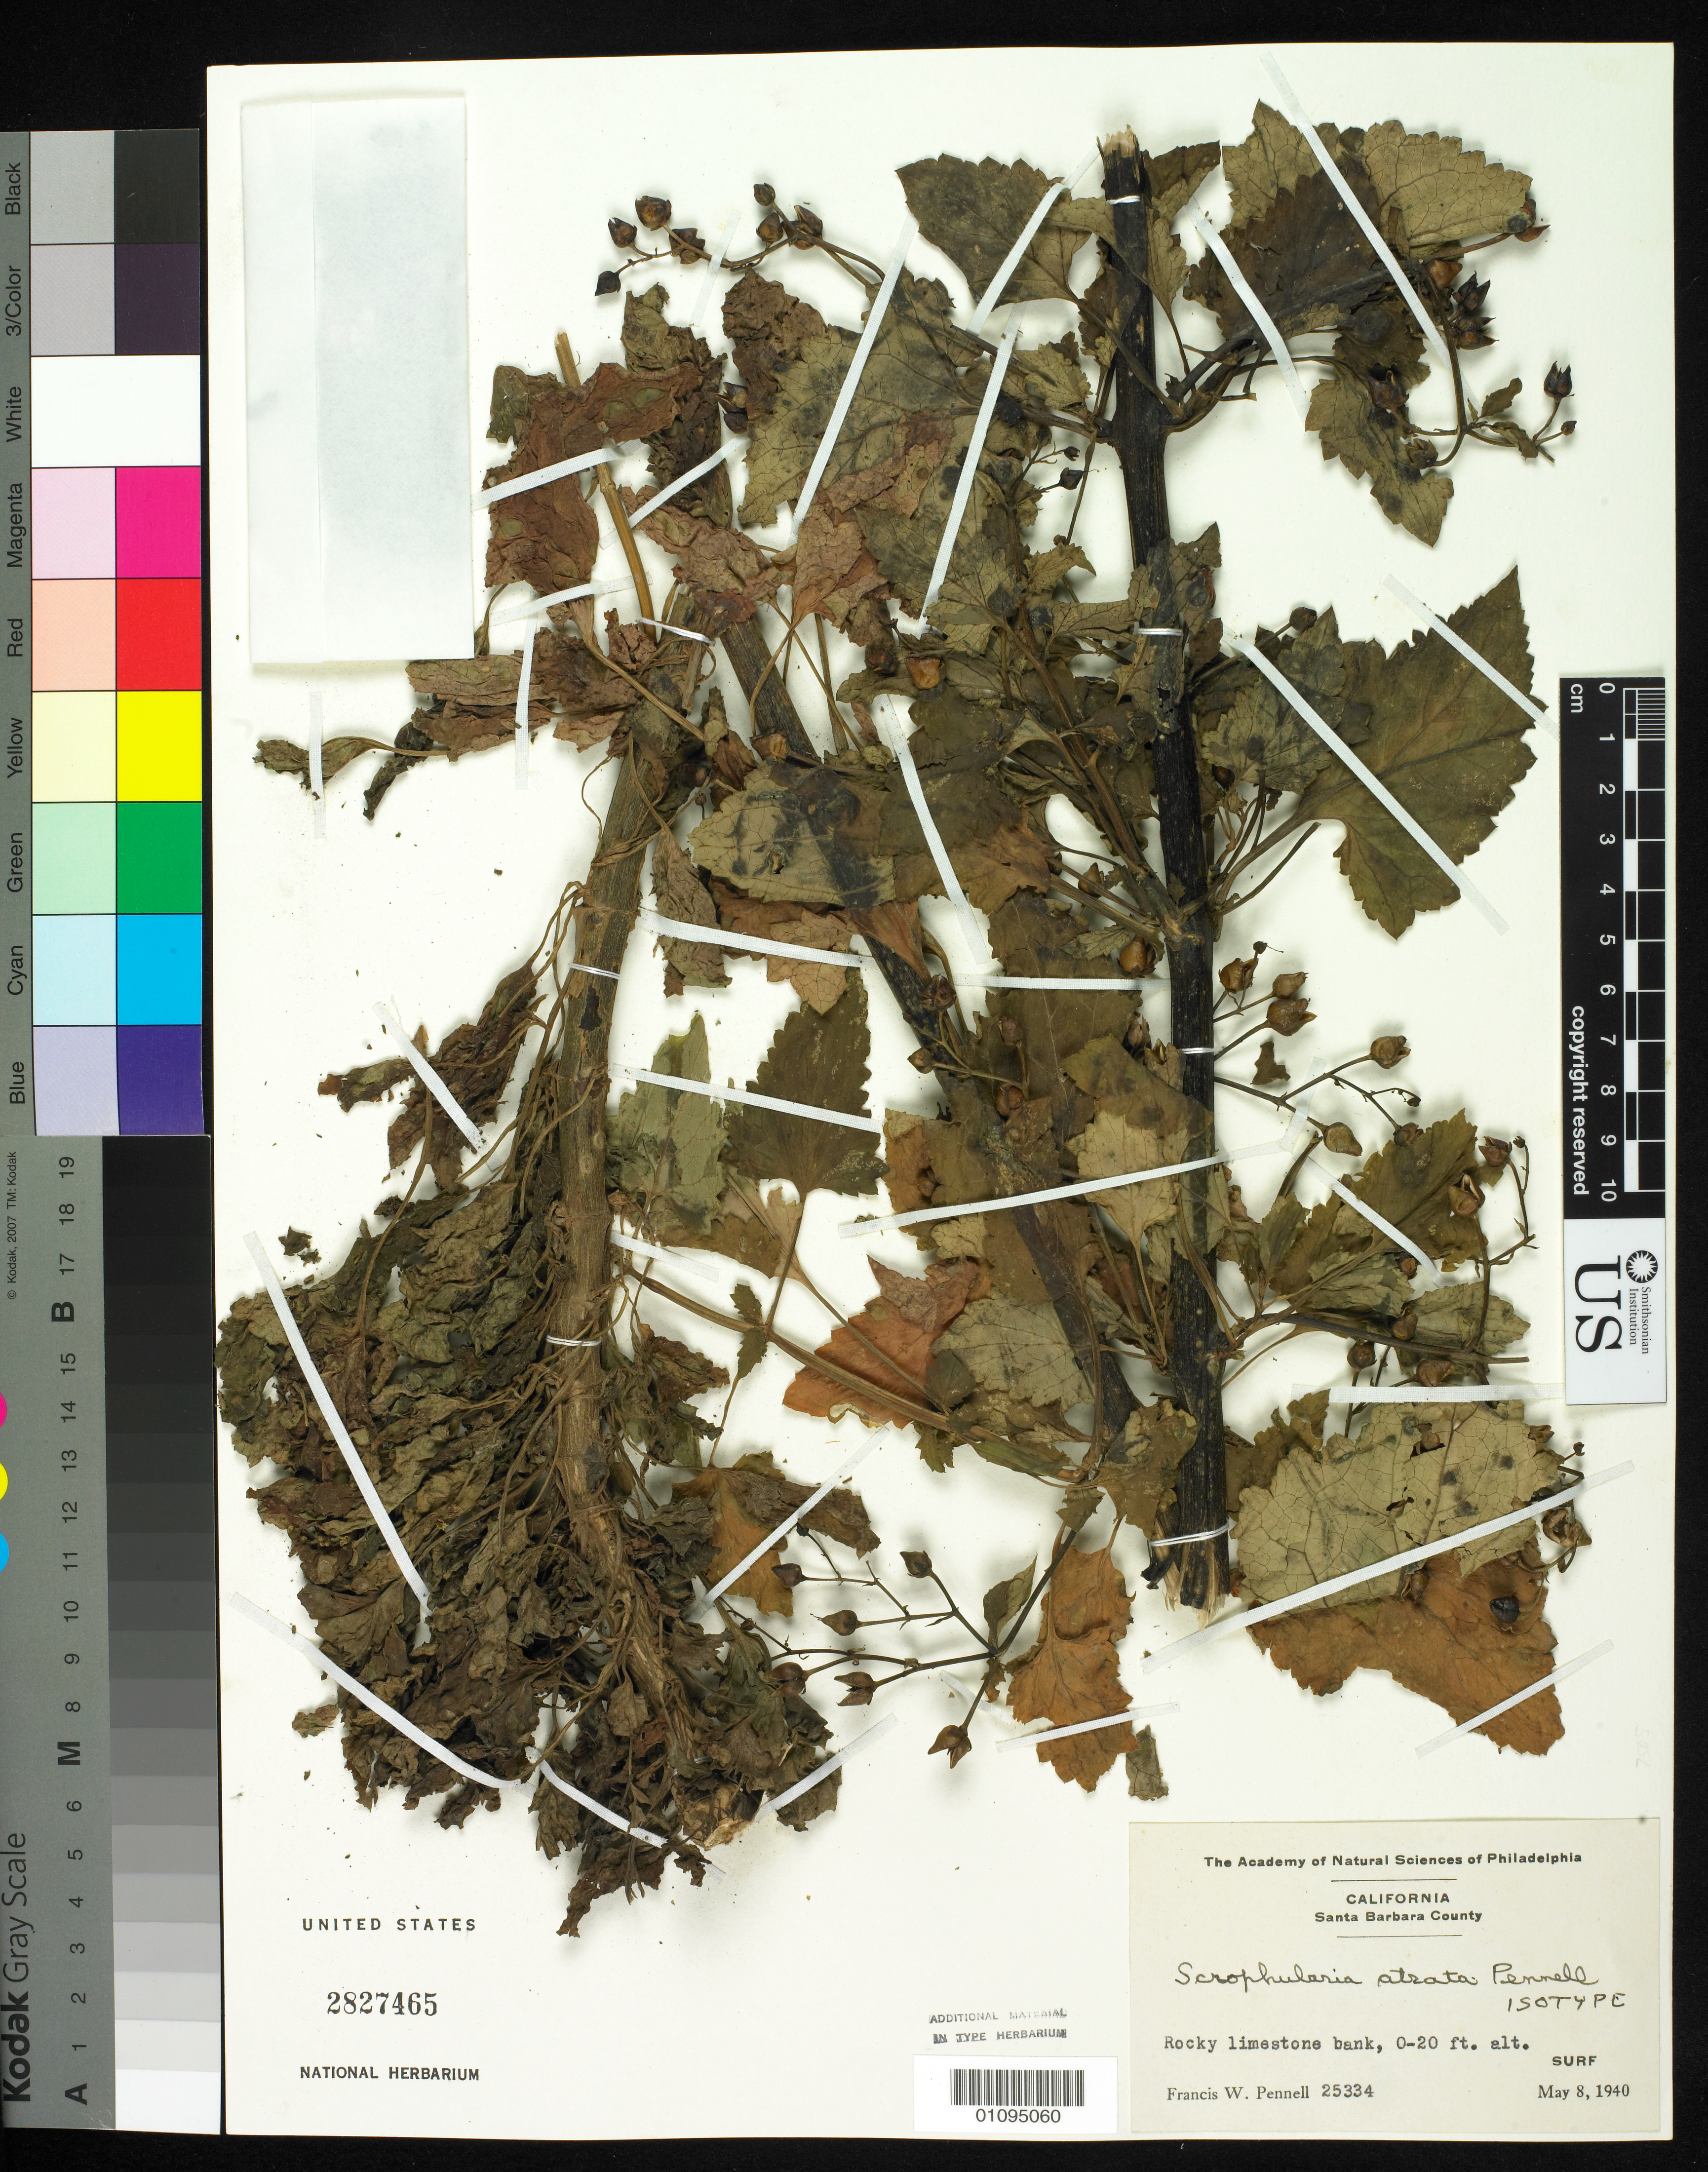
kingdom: Plantae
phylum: Tracheophyta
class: Magnoliopsida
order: Lamiales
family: Scrophulariaceae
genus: Scrophularia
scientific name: Scrophularia atrata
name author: Pennell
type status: Isotype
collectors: F. W. Pennell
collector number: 25334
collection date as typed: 08 May 1940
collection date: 1940-05-08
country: United States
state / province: California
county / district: Santa Barbara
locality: Surf.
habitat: Rocky limestone bank, surf.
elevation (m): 0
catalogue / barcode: US 2827465